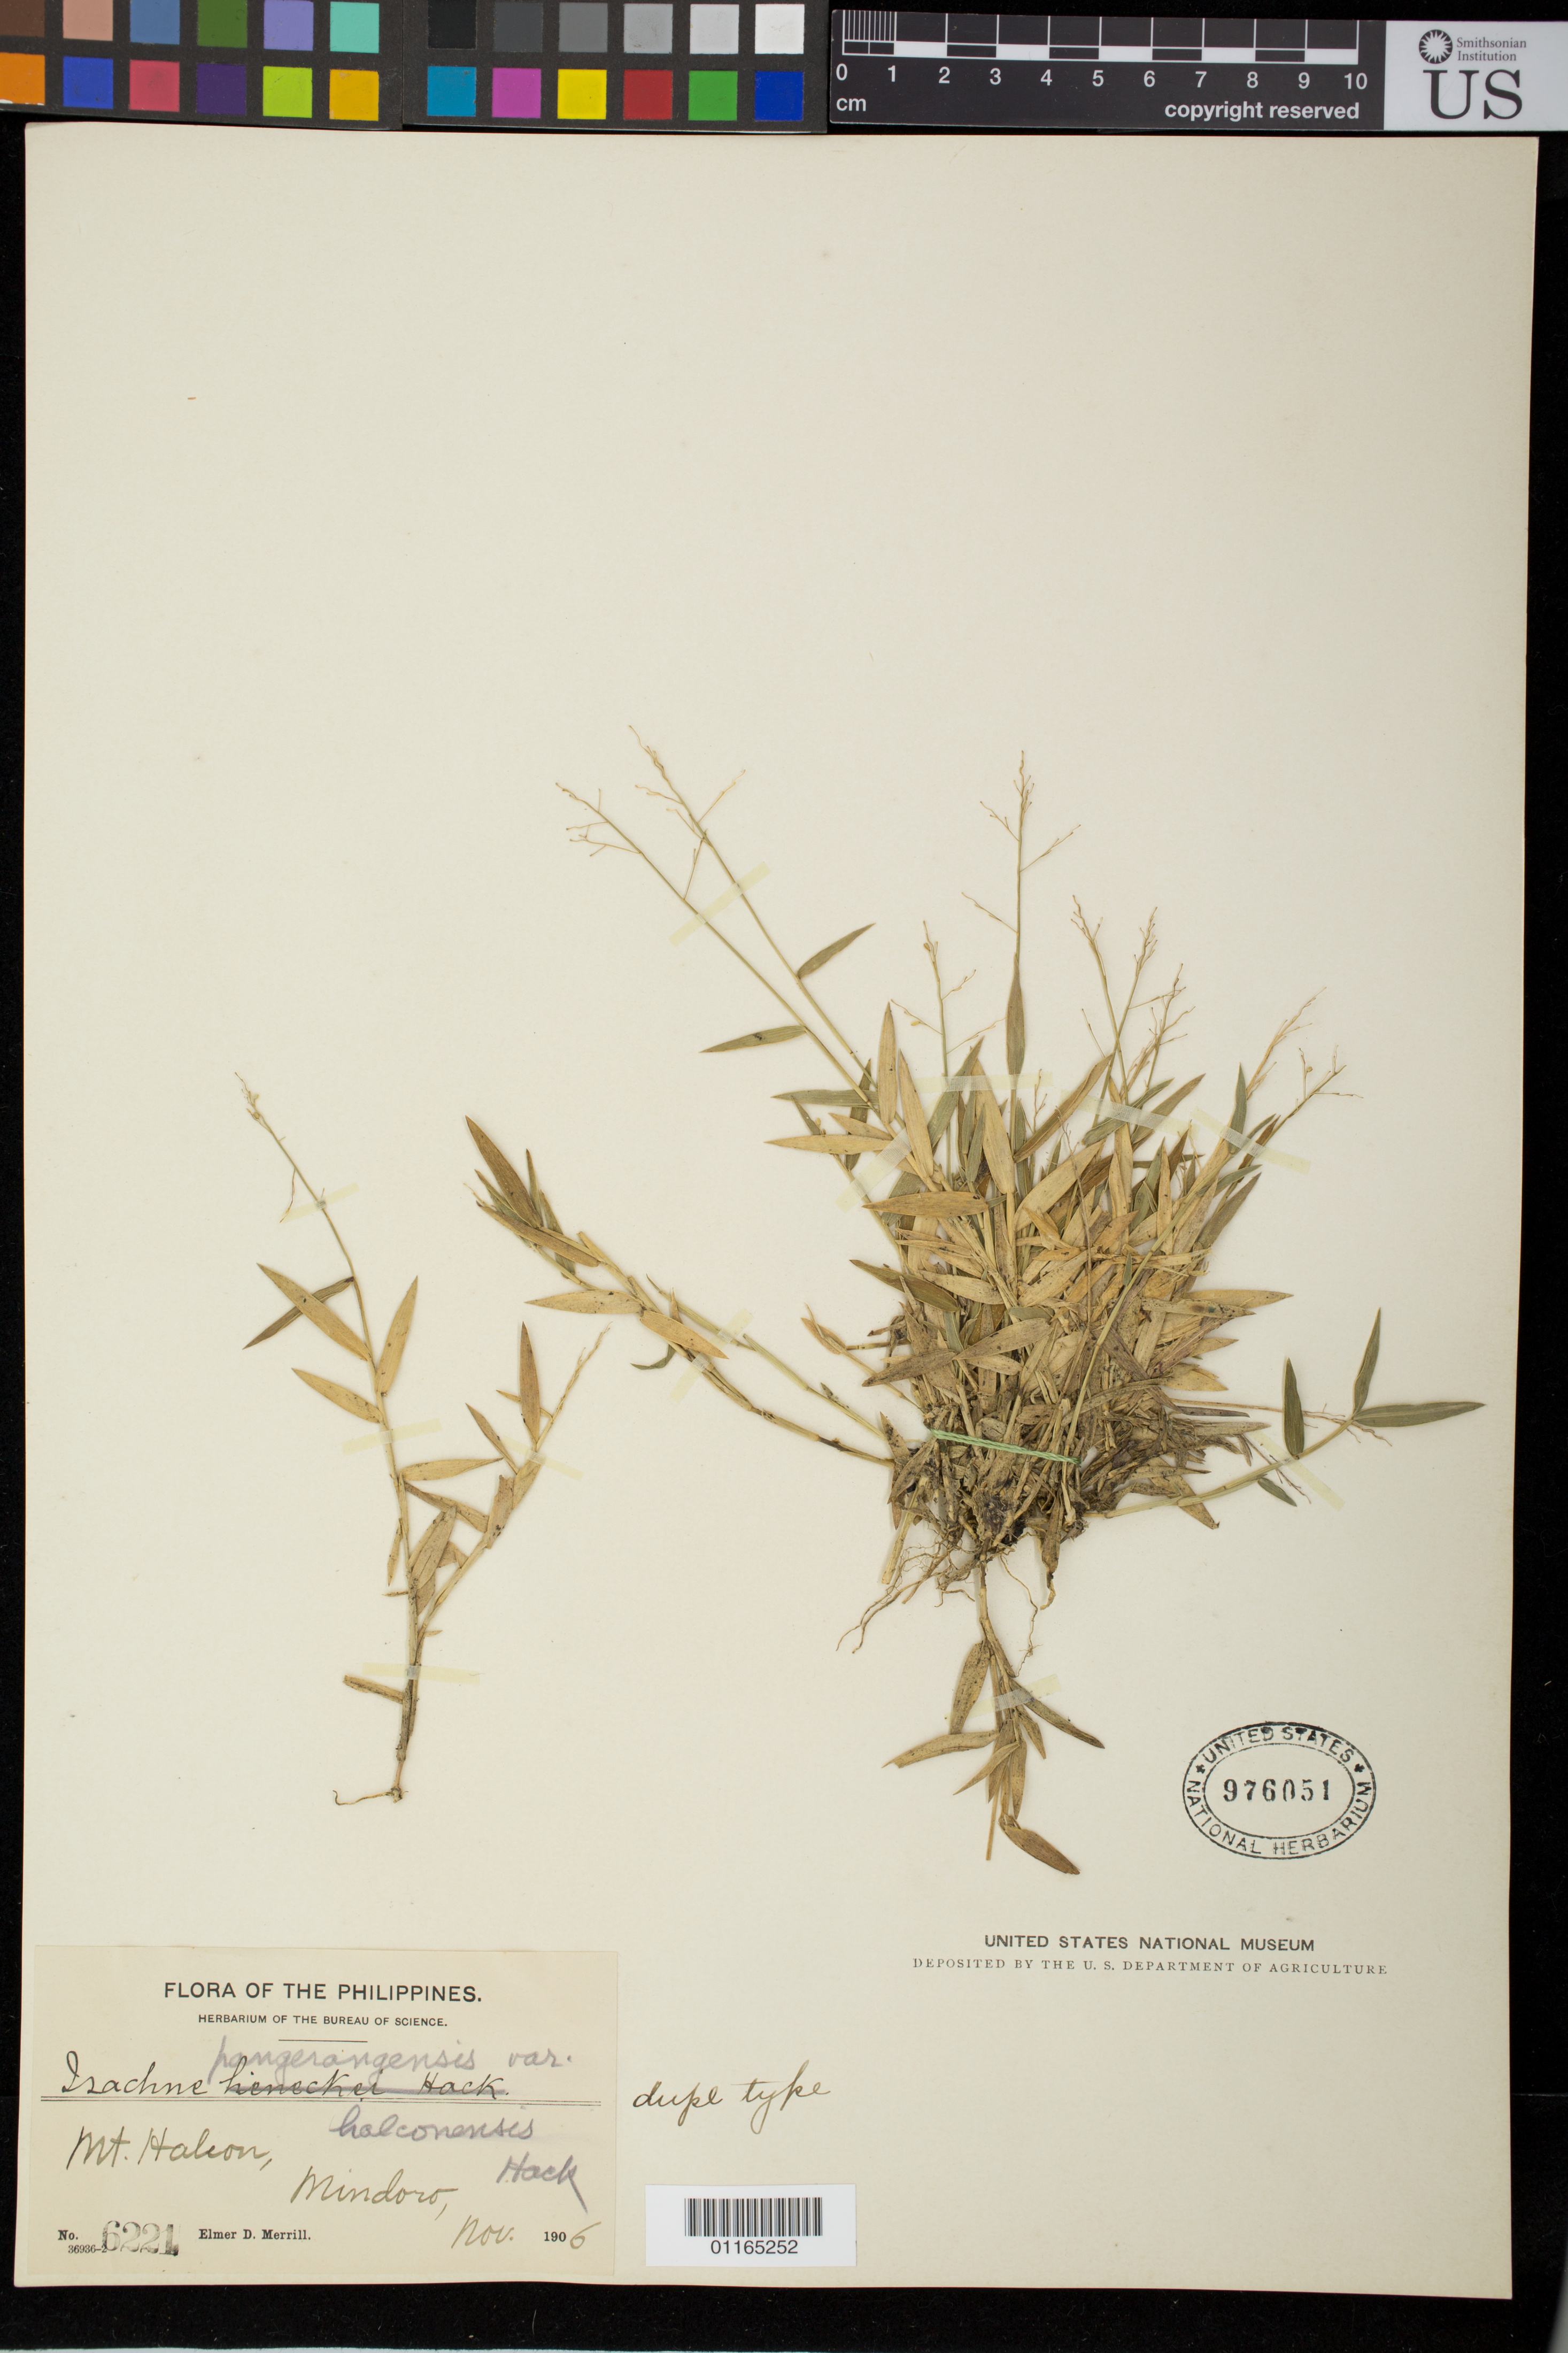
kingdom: Plantae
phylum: Tracheophyta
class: Liliopsida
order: Poales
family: Poaceae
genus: Isachne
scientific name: Isachne pangerangensis var. halconensis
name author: Hack.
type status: Syntype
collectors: E. D. Merrill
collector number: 6221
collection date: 1906-11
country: Philippines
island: Mindoro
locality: Mt. Halcon, Mindoro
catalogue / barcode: US 976051